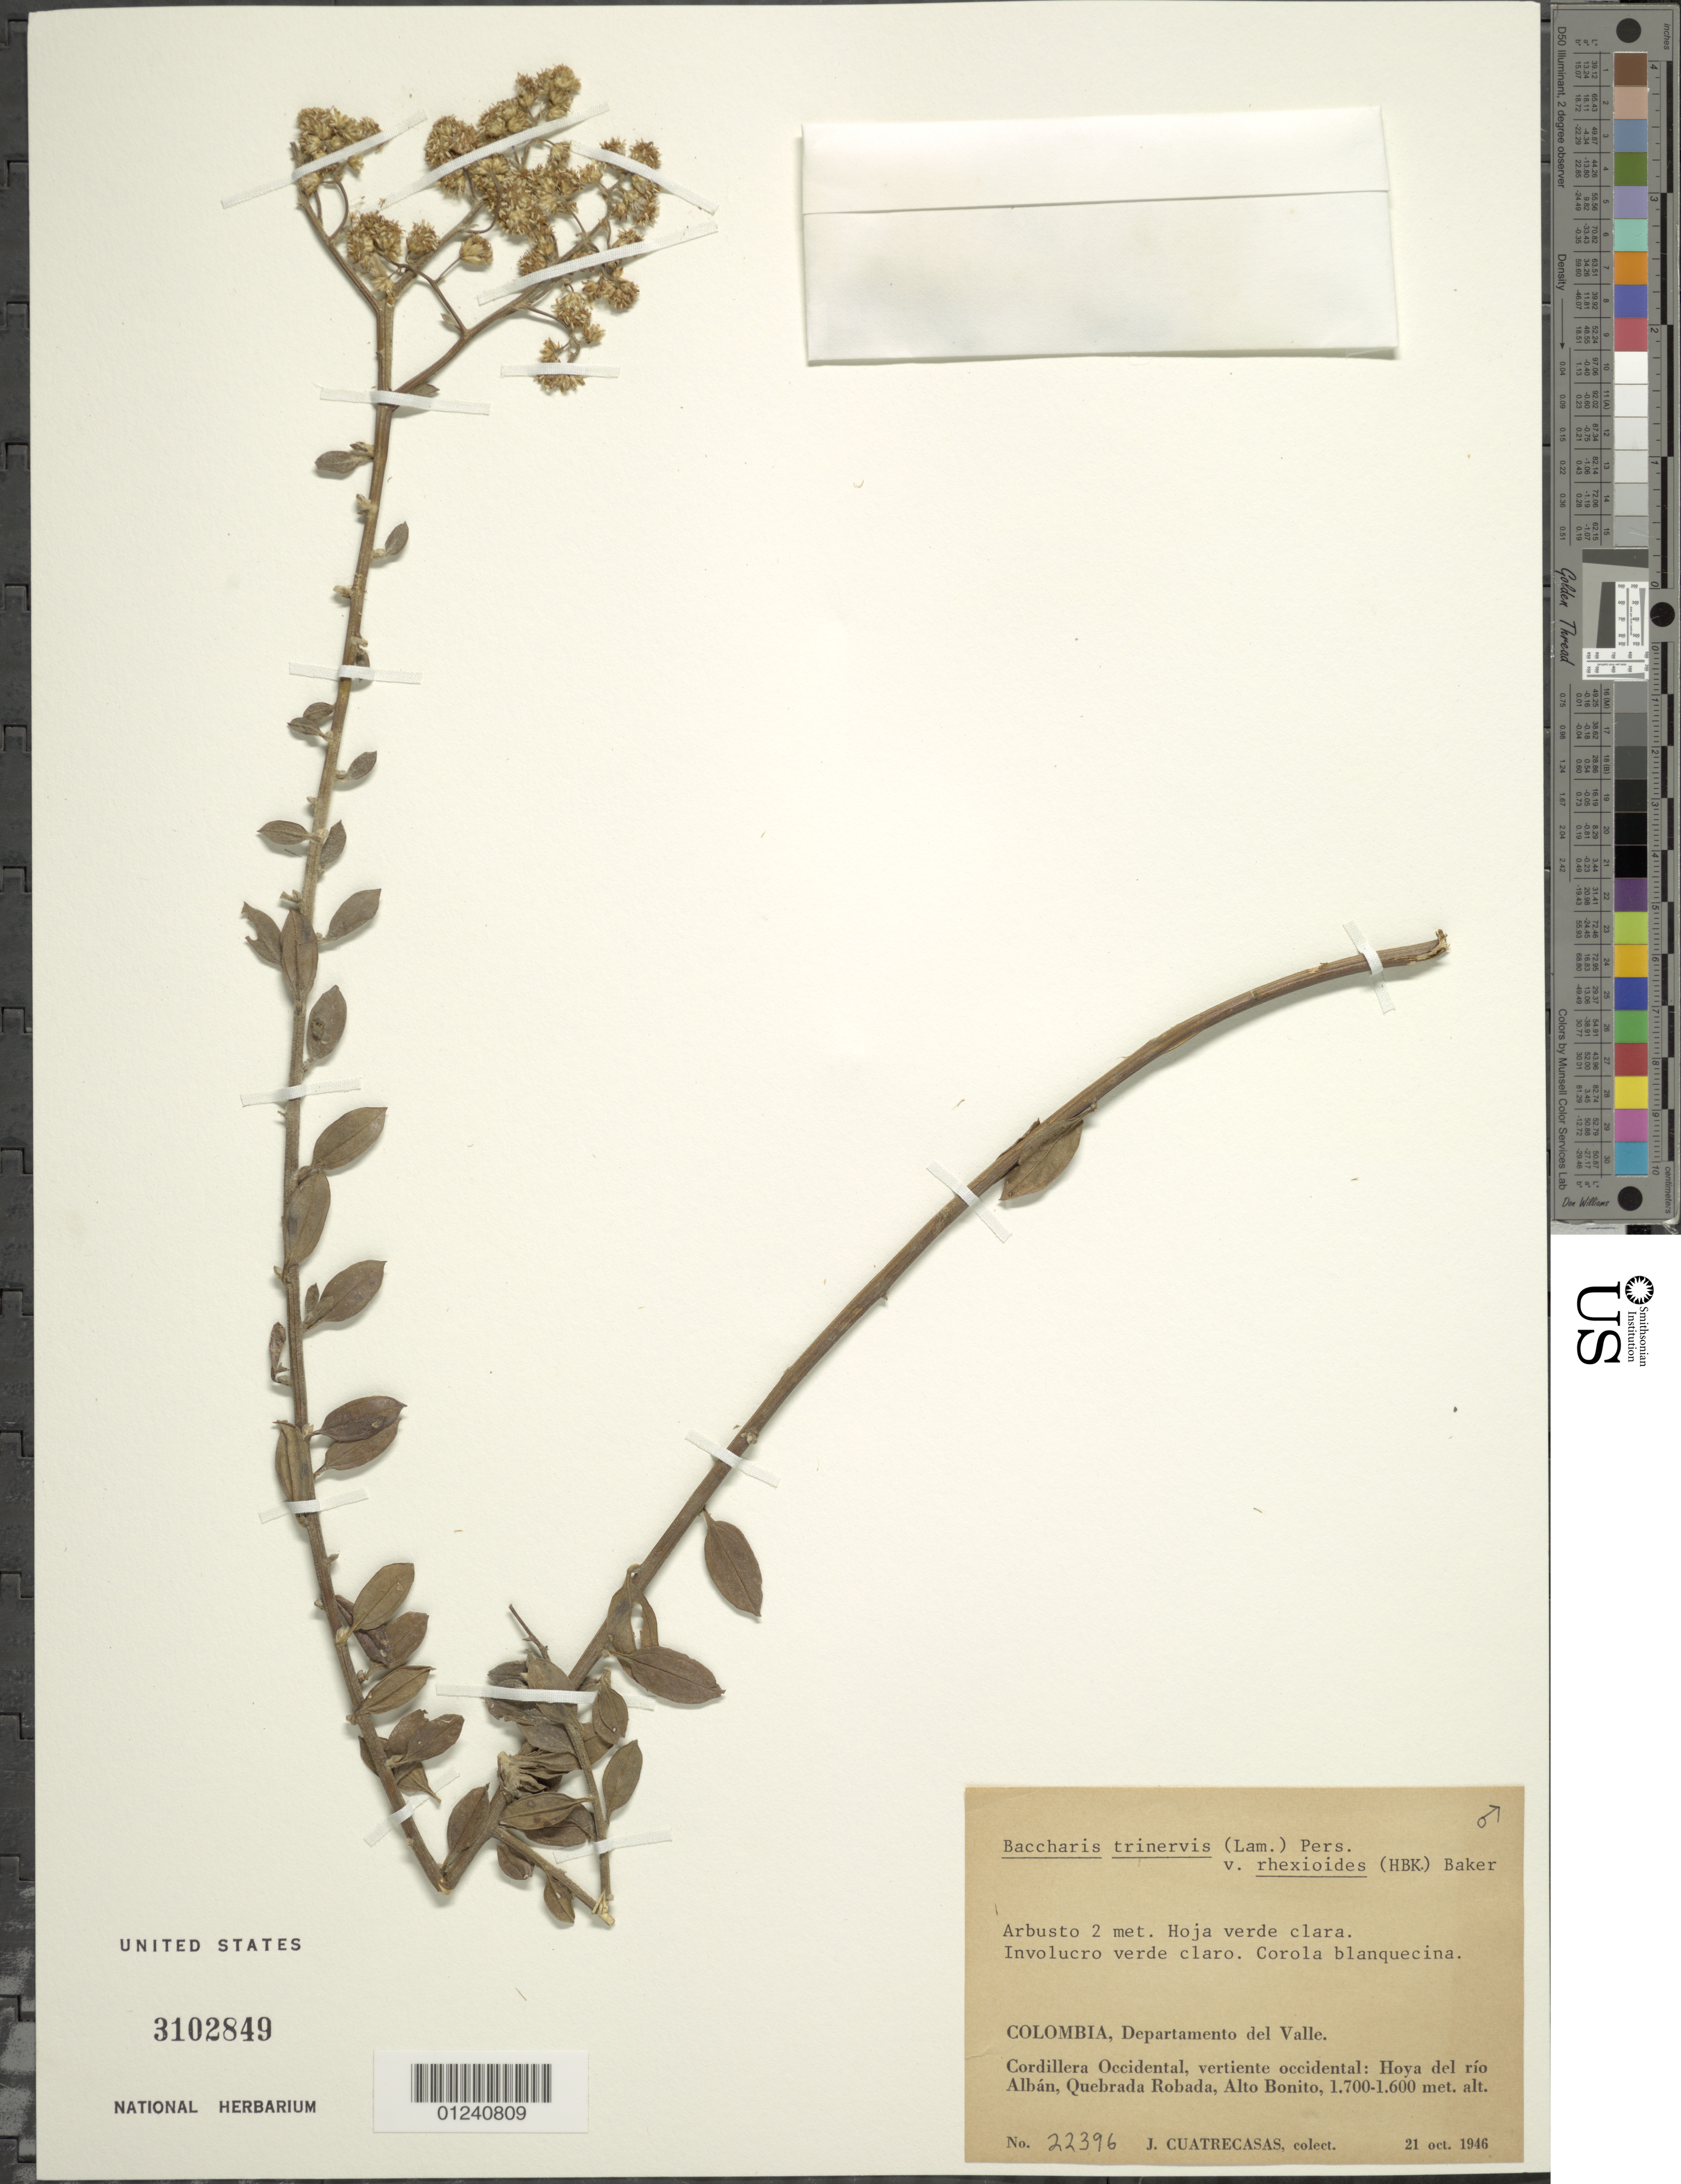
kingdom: Plantae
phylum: Tracheophyta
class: Magnoliopsida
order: Asterales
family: Asteraceae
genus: Baccharis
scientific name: Baccharis trinervis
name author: (Lam.) Pers.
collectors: J. Cuatrecasas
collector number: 22396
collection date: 1946-10-21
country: Colombia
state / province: Valle del Cauca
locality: Cordillera Occidental, vertiente occidental: Hoya del rio Alban, Quebrada Robada, Alto Bonito.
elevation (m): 1600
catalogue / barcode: US 3102849